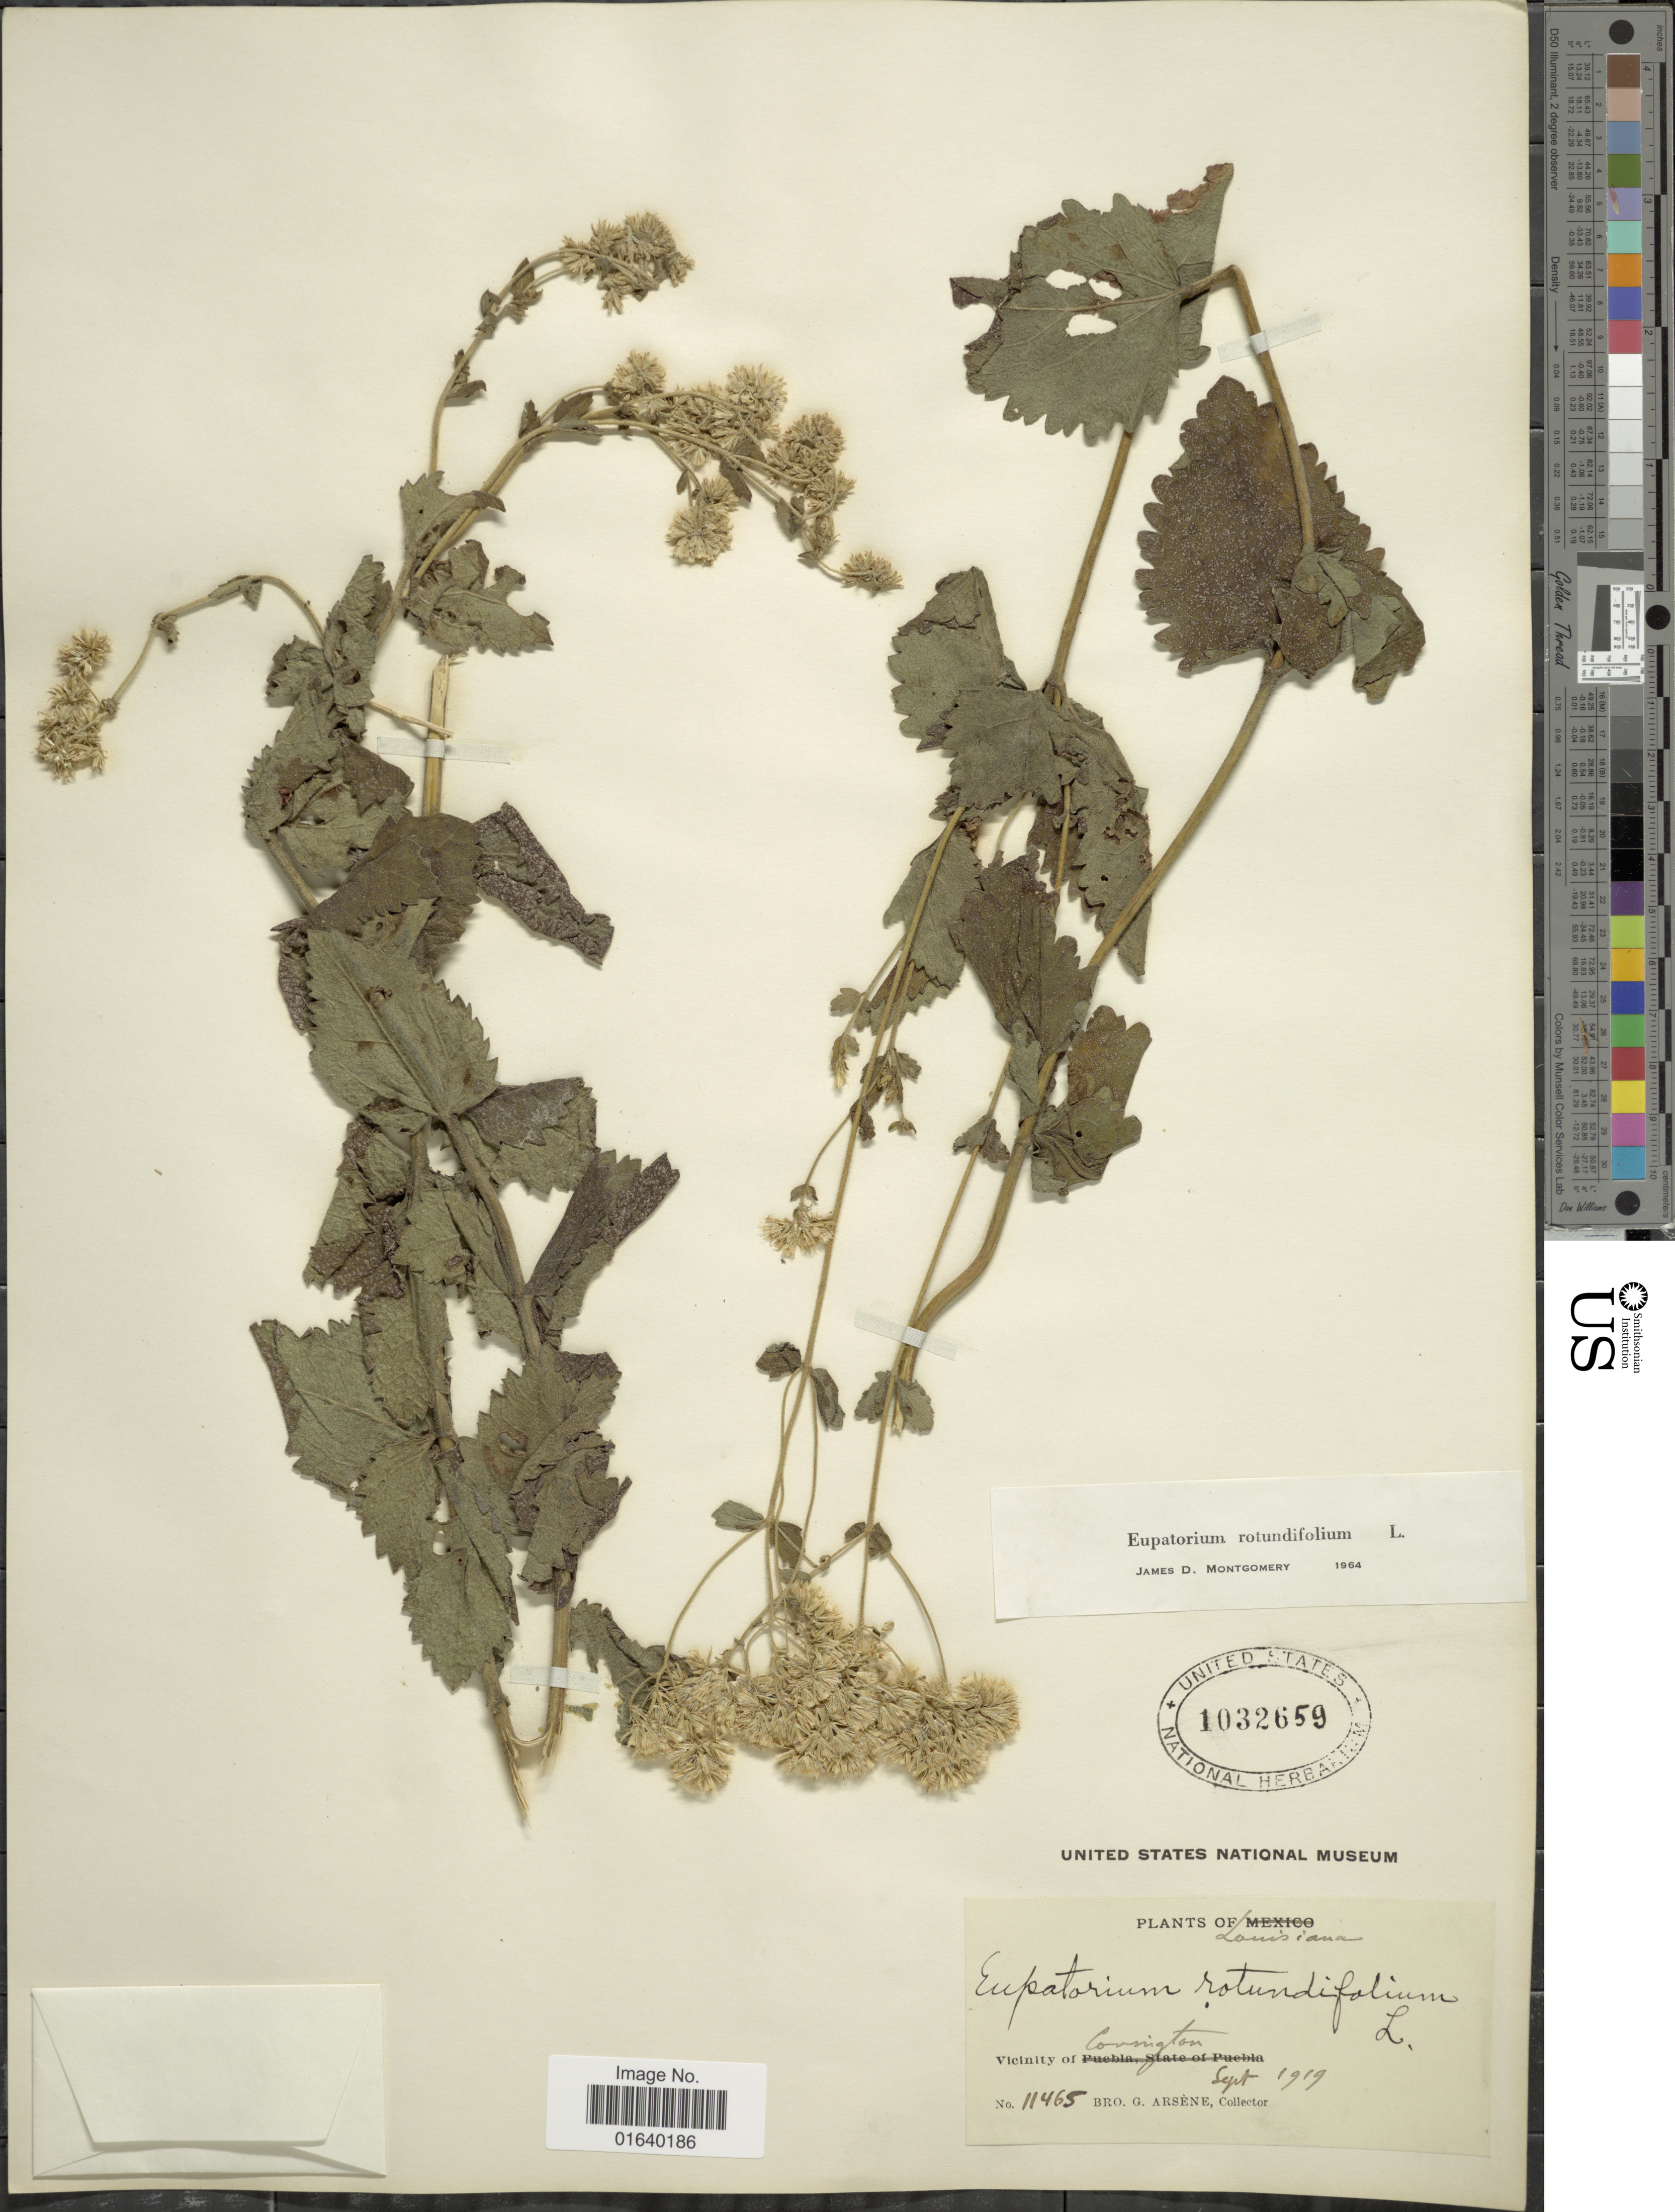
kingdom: Plantae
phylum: Tracheophyta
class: Magnoliopsida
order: Asterales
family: Asteraceae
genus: Eupatorium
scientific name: Eupatorium rotundifolium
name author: L.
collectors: Bro. G. Arsène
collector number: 11465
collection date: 1919-09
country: United States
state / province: Louisiana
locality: Vicinity of Covington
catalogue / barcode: US 1032659